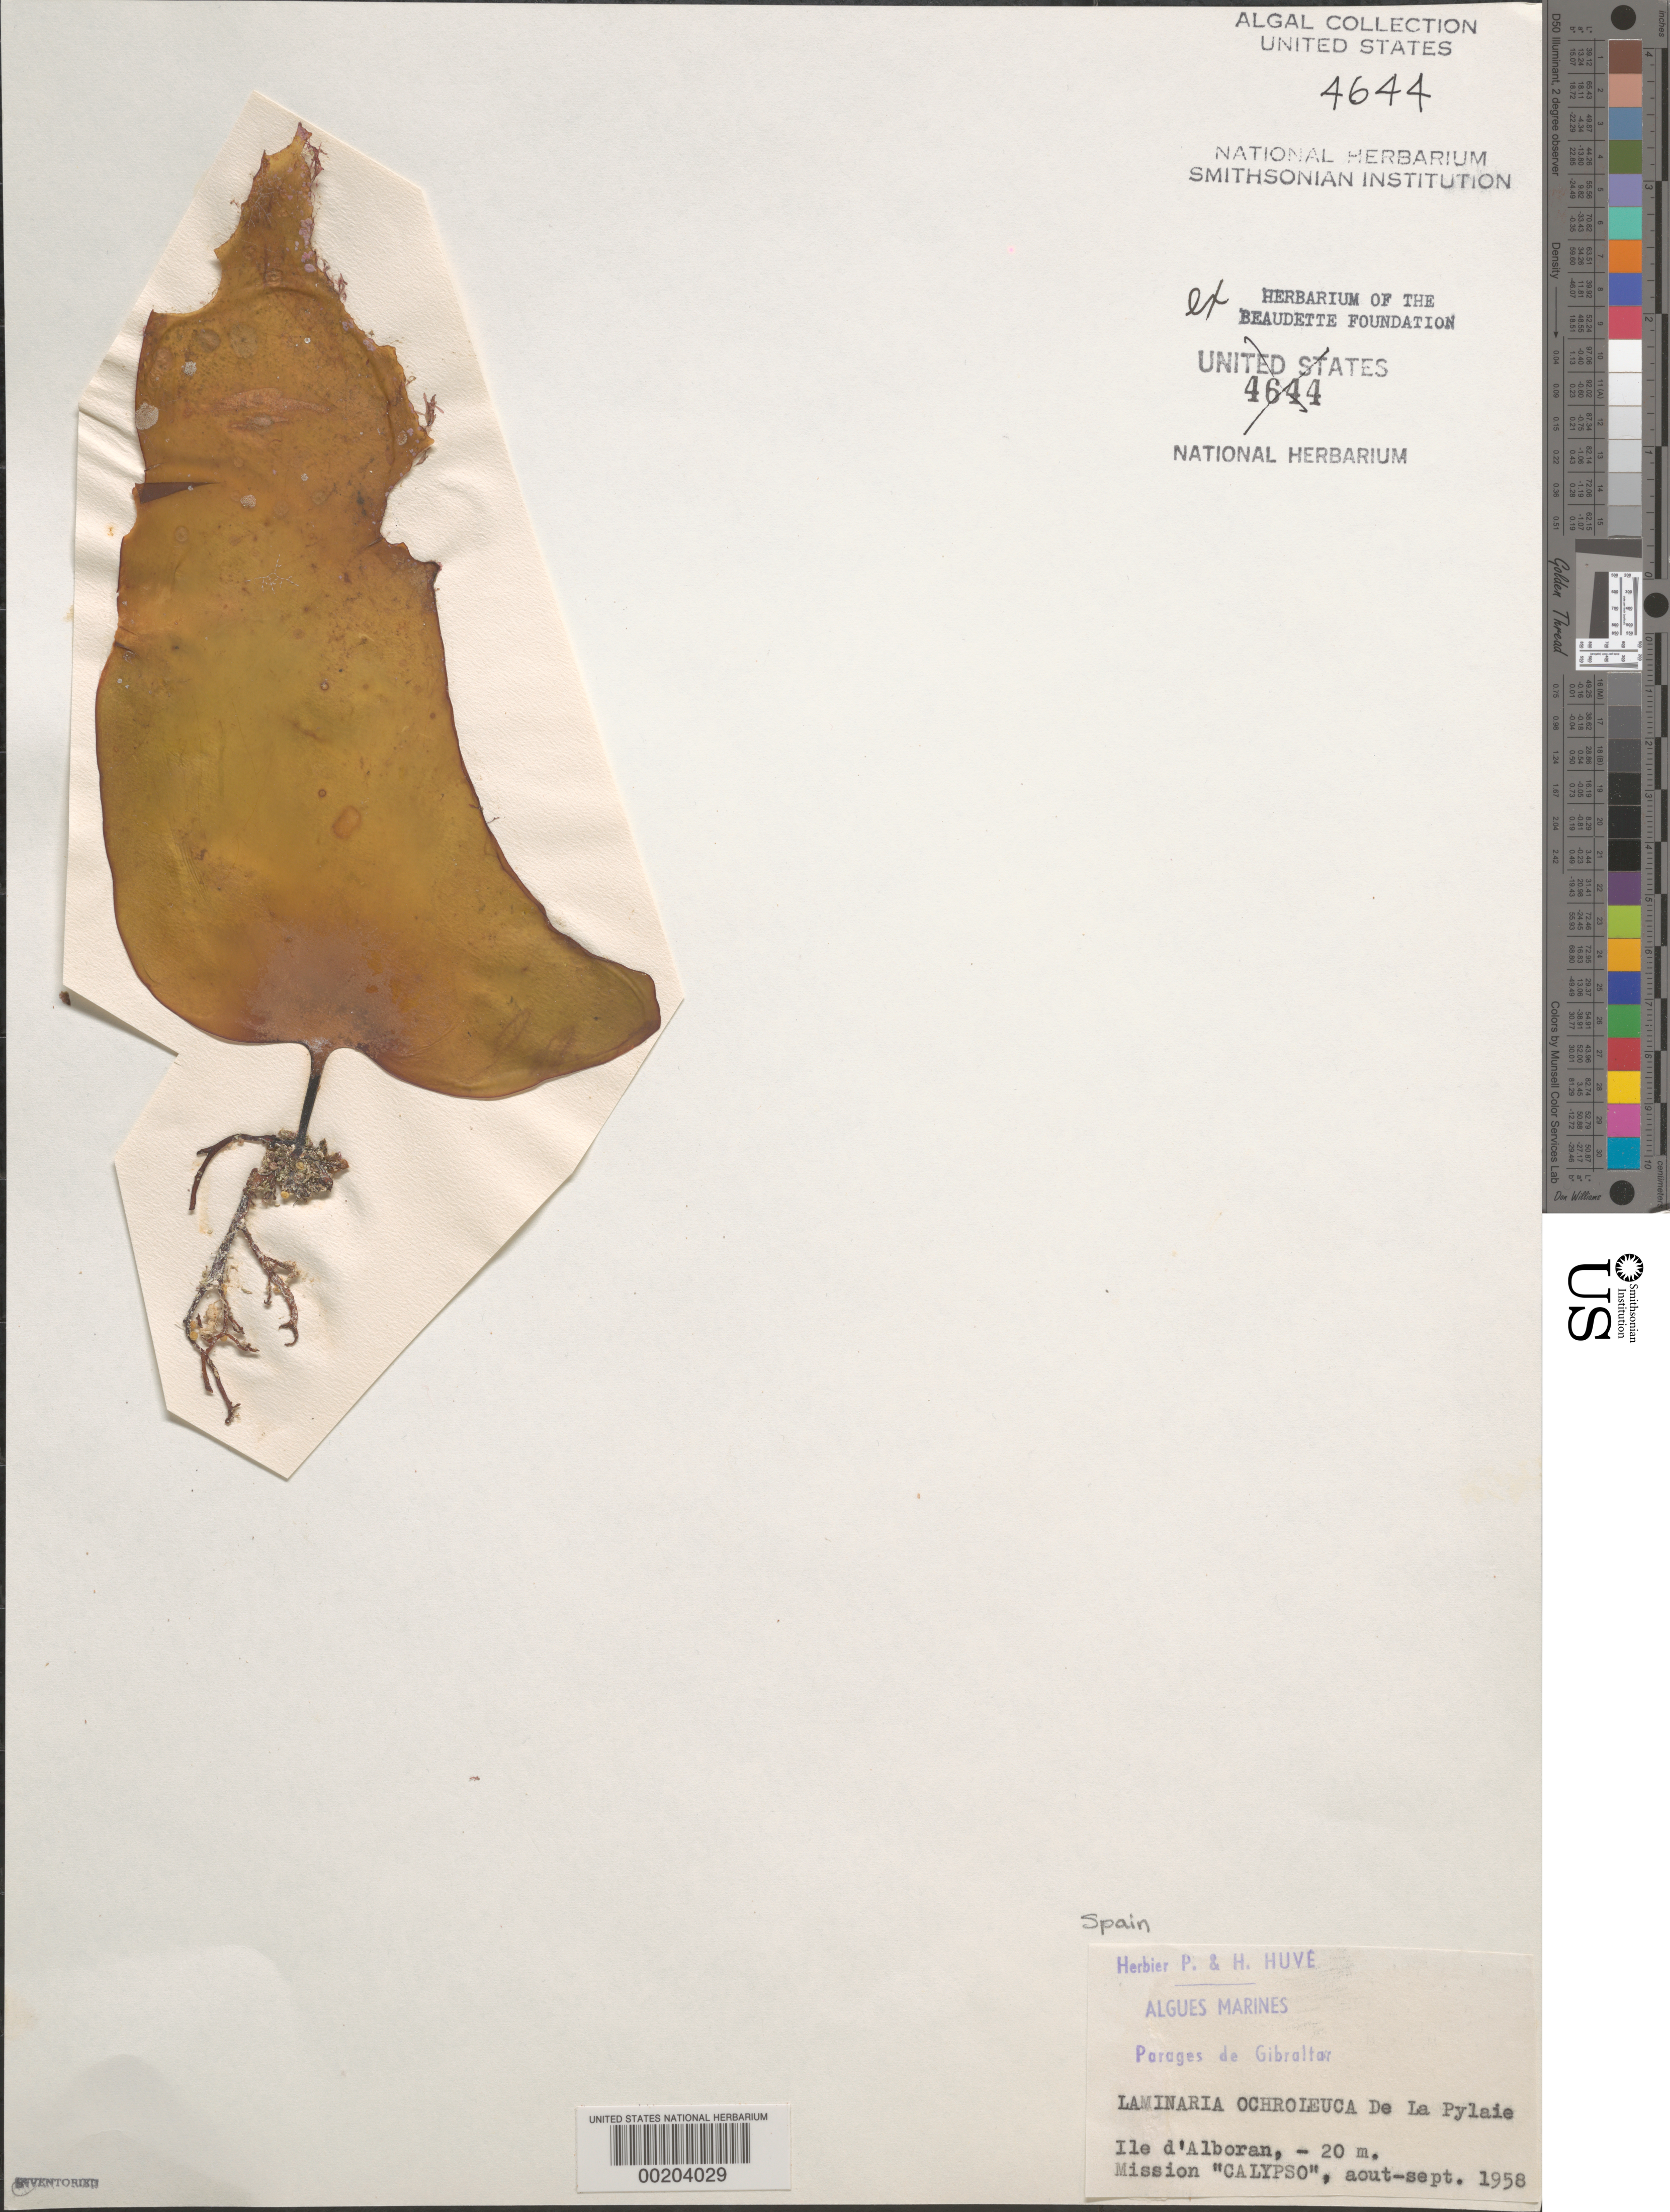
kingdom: Chromista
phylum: Ochrophyta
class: Phaeophyceae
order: Laminariales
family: Laminariaceae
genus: Laminaria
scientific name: Laminaria ochroleuca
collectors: P. Huve & H. Huve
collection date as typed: Aug 1958 TO -- Sep 1958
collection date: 1958-08/1958-09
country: Spain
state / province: Andalucia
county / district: Almeria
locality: Ile d'alboran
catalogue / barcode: US 4644